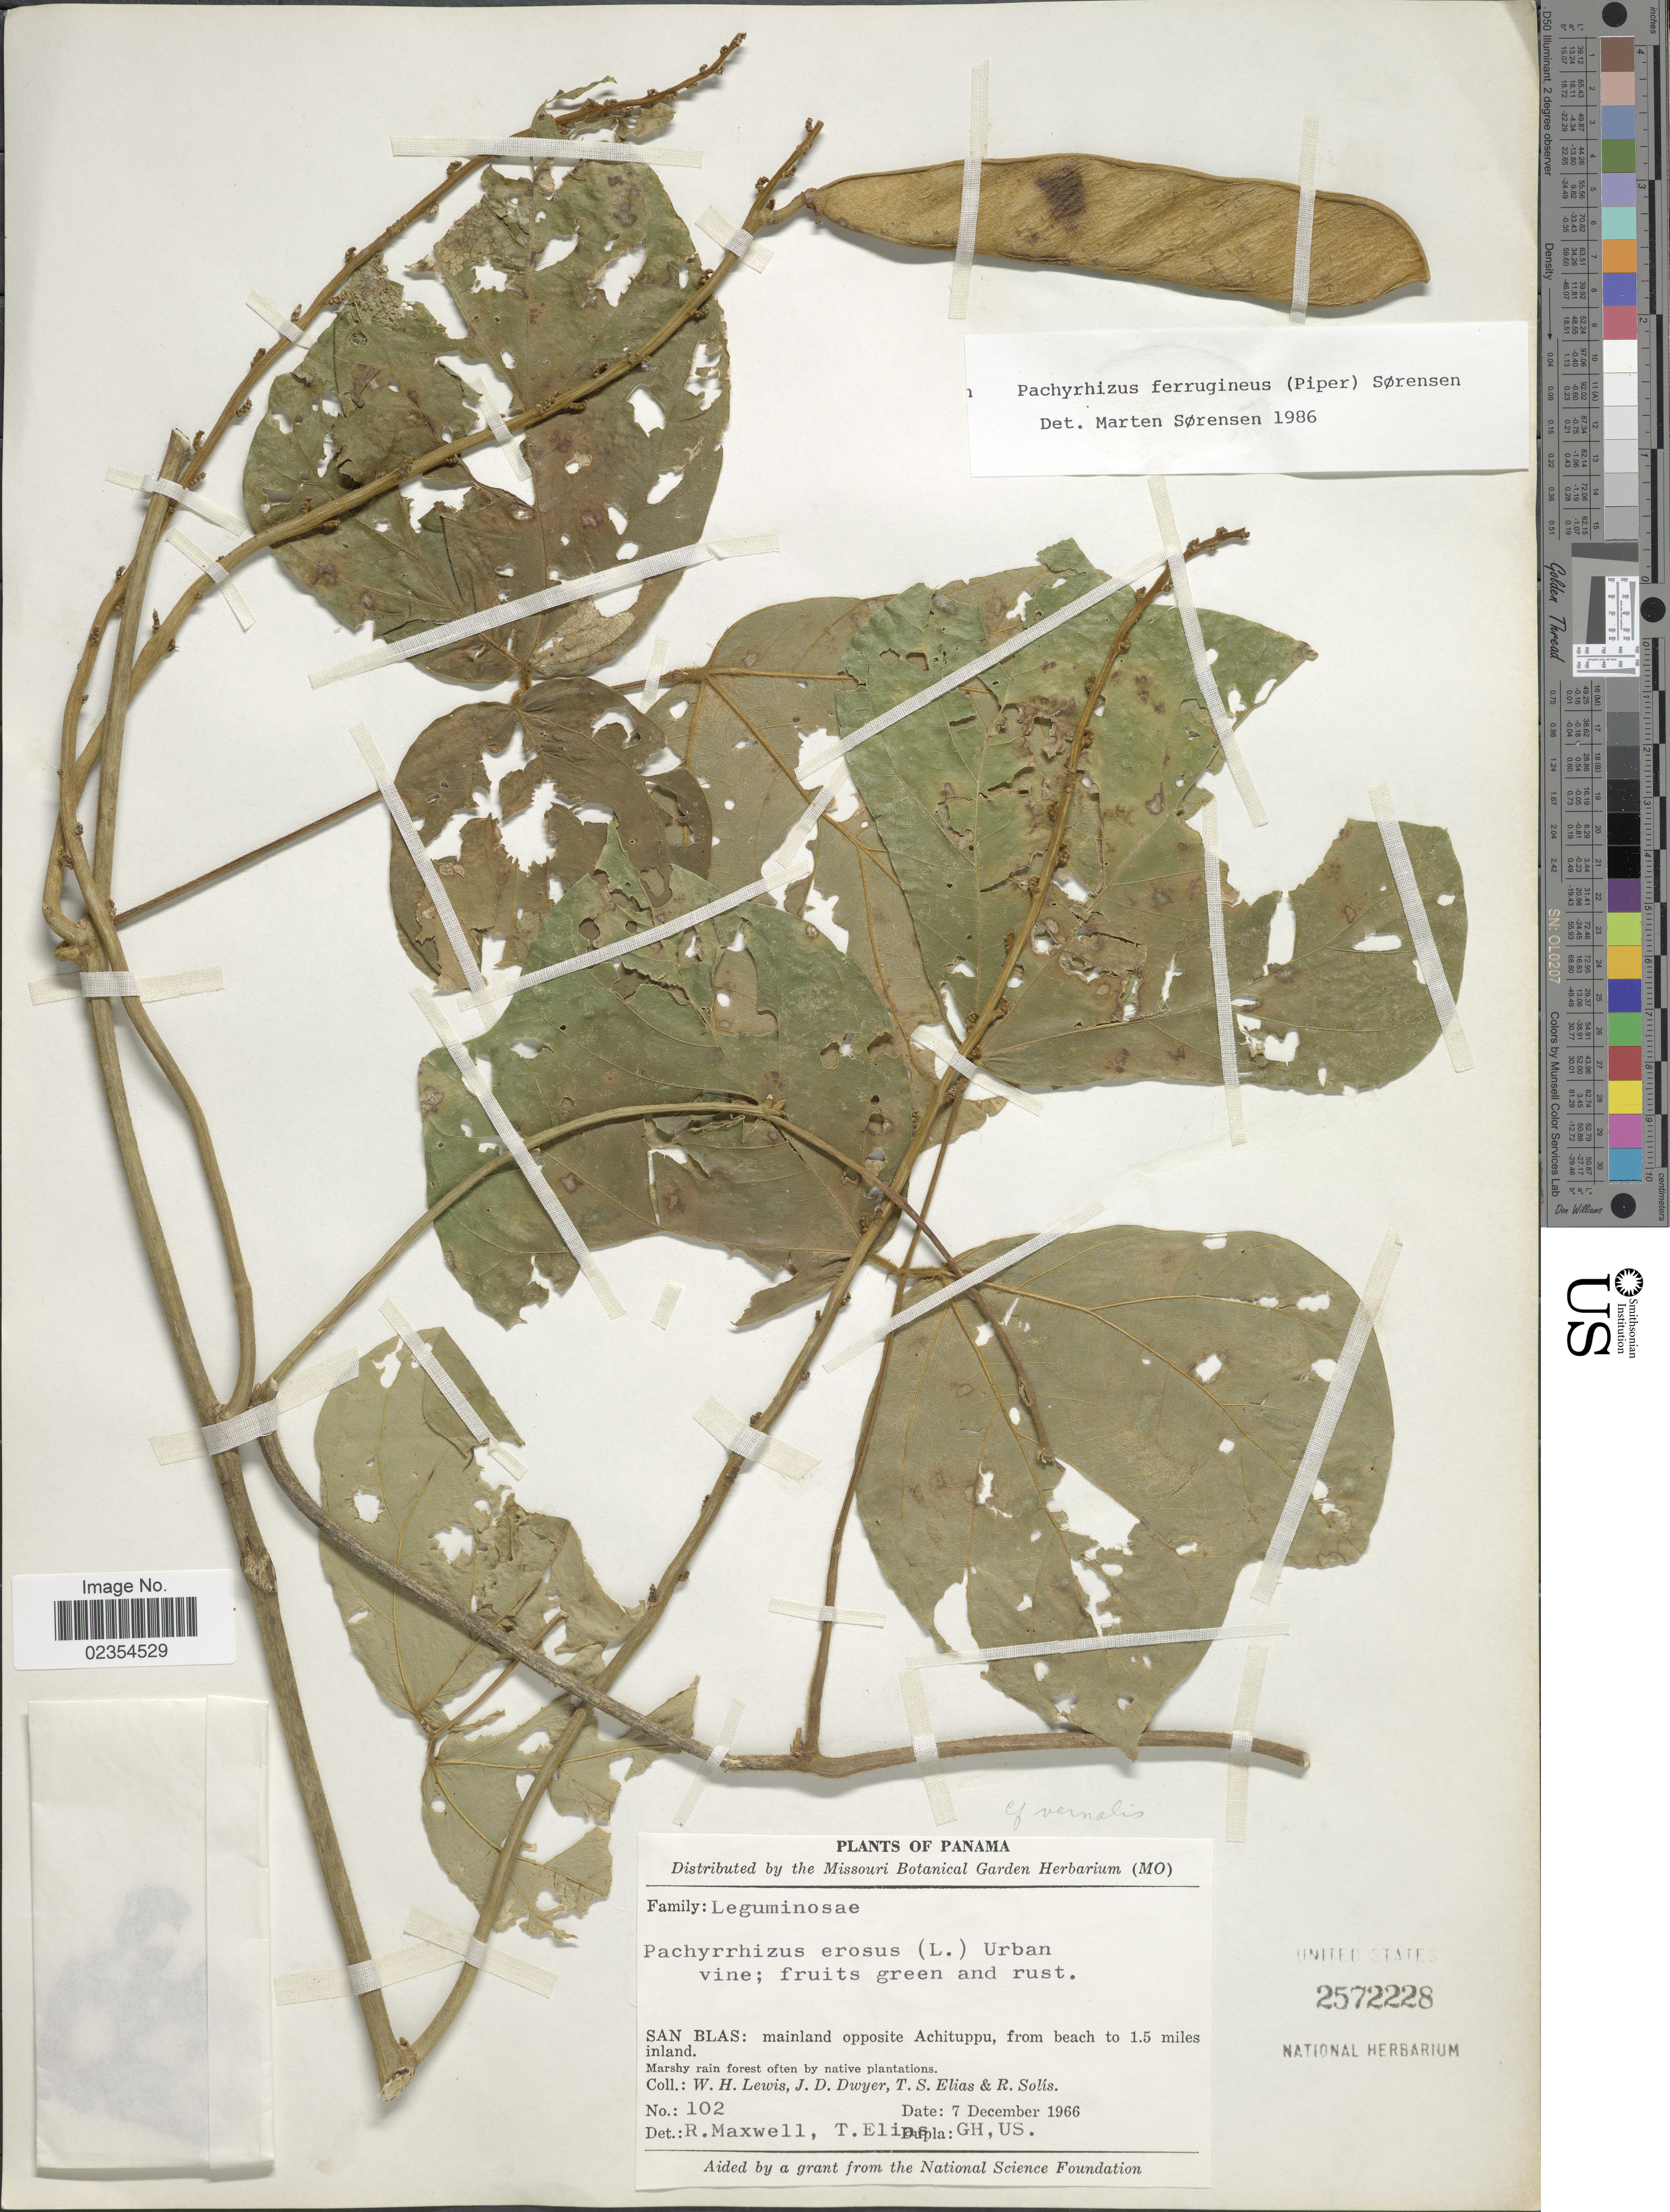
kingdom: Plantae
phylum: Tracheophyta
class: Magnoliopsida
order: Fabales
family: Fabaceae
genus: Pachyrhizus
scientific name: Pachyrhizus ferrugineus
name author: (Piper) M. Sørensen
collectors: W. H. Lewis, J. D. Dwyer, T. S. Elias & R. Solis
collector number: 102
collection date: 1966-12-07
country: Panama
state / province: Kuna Yala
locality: San Blas: mainland opposite Achituppu, from beach to 1.5 miles inland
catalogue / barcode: US 25722228